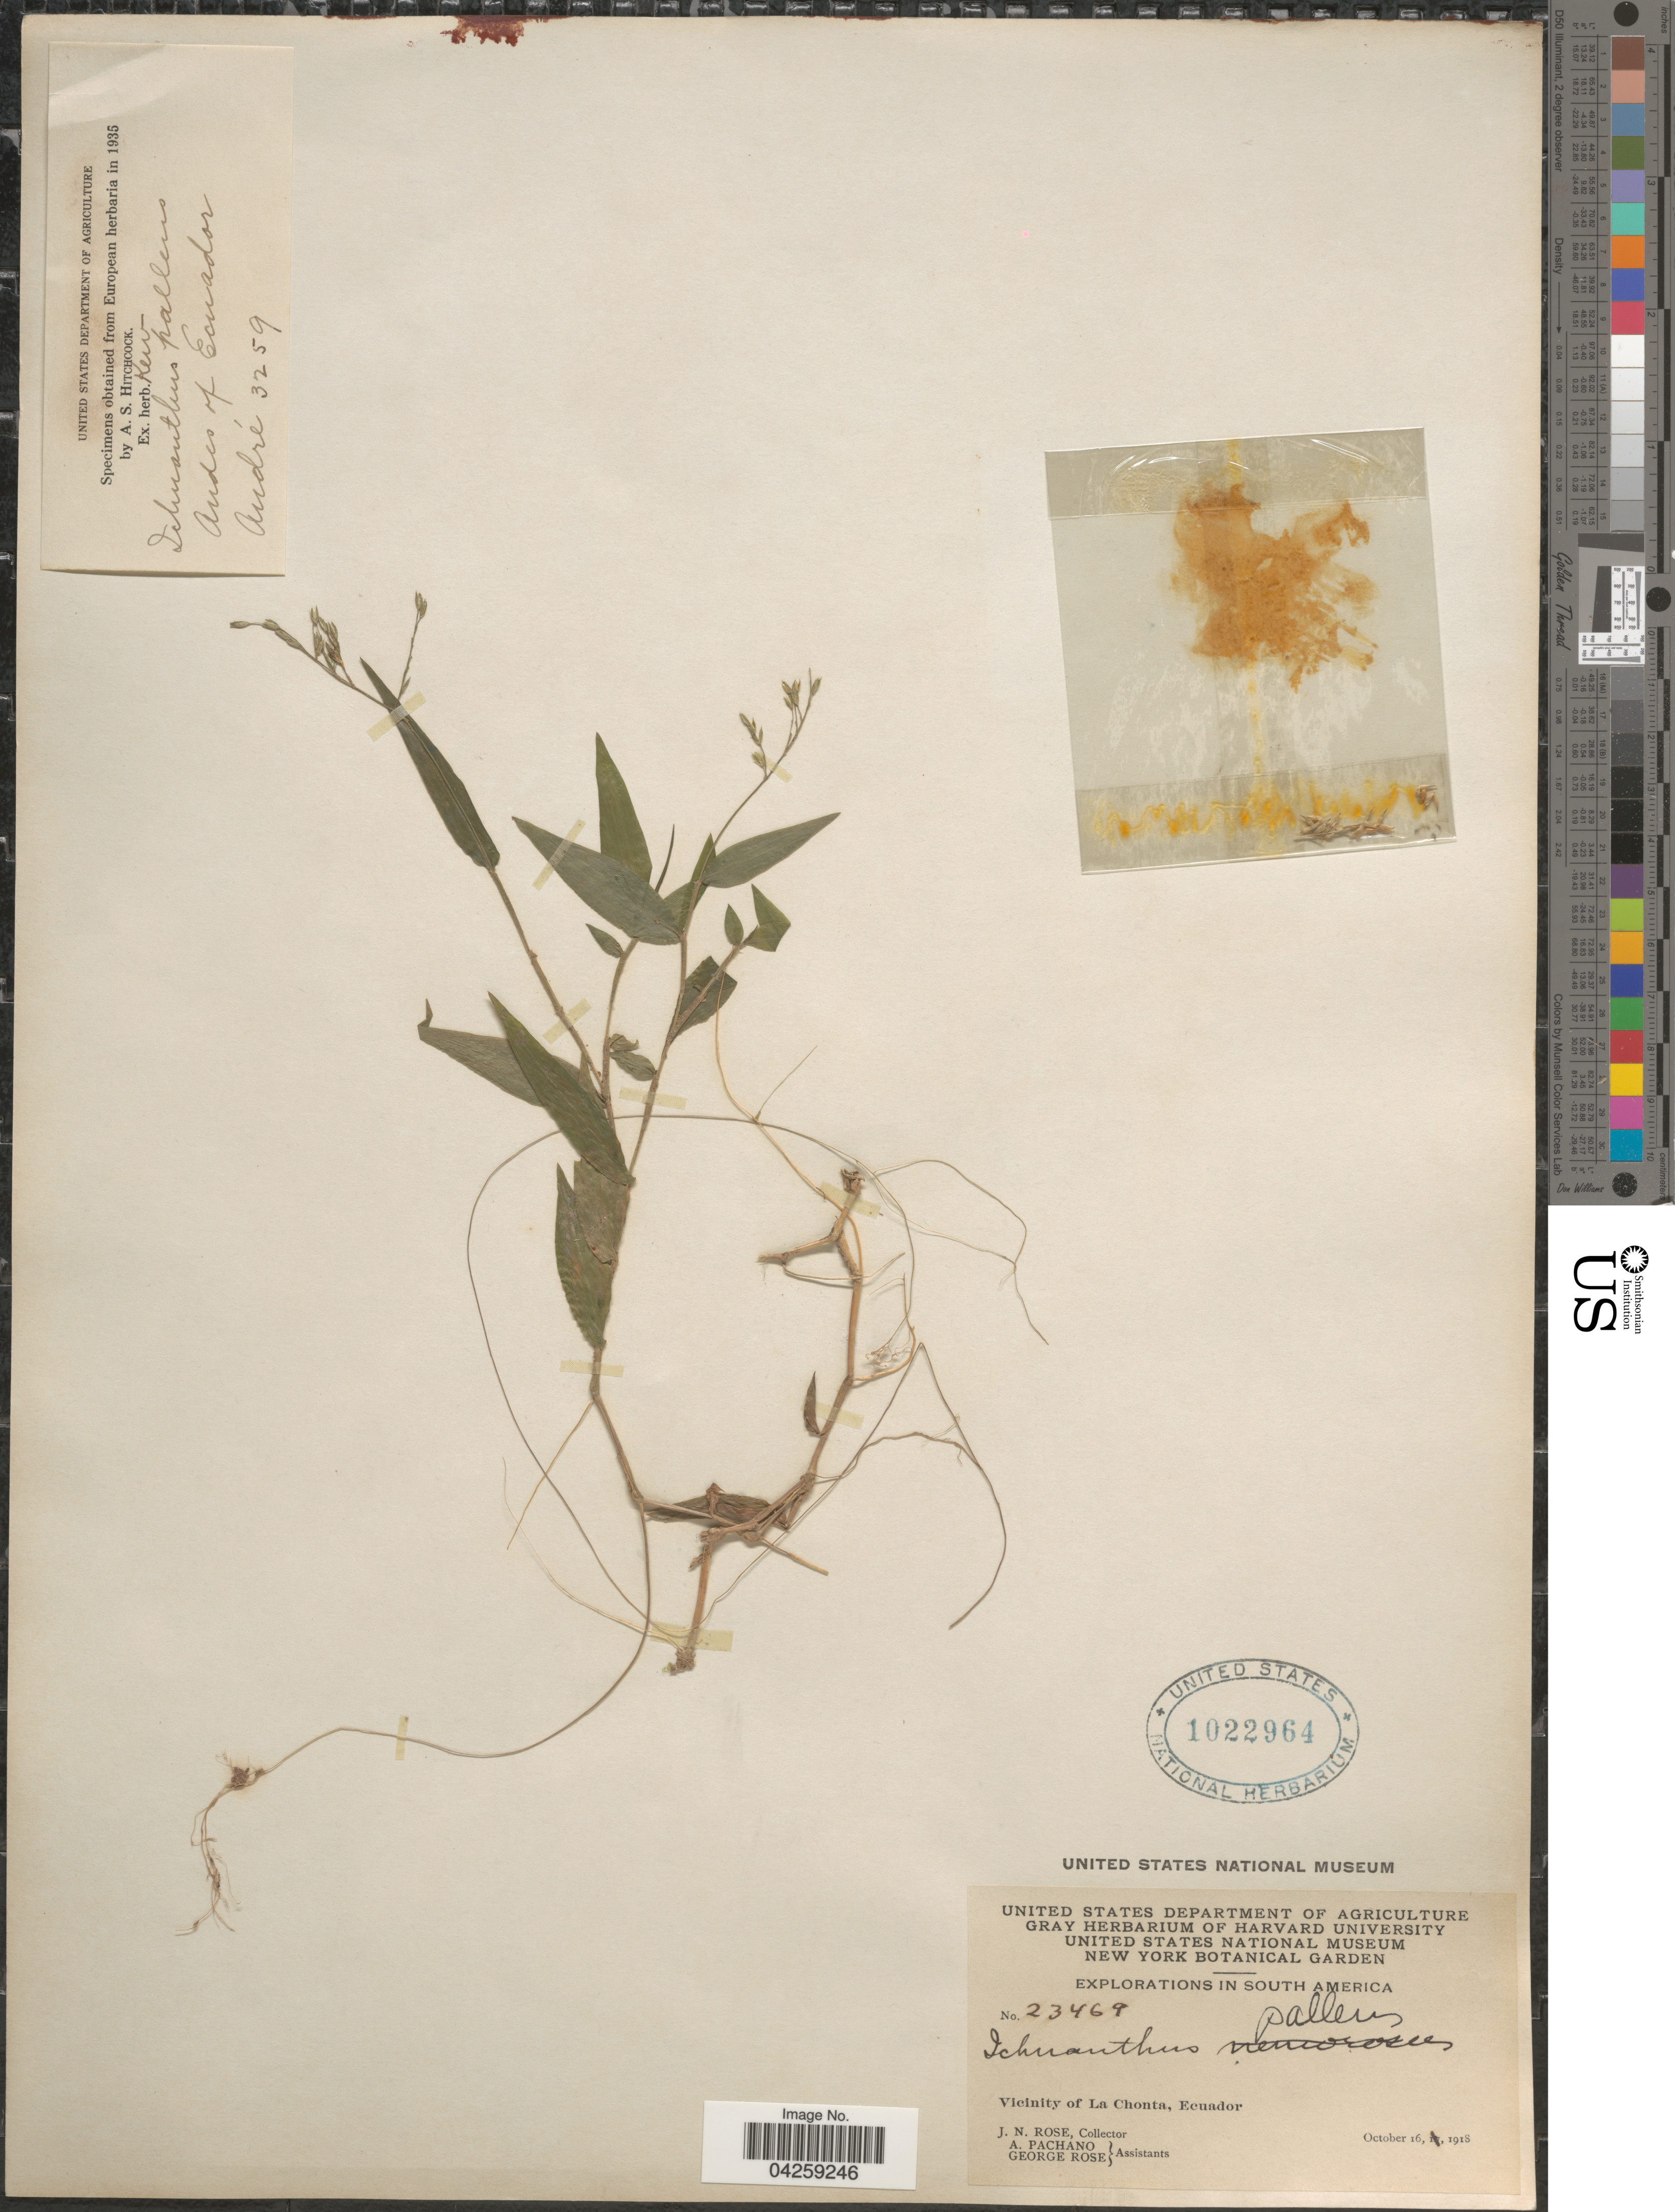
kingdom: Plantae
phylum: Tracheophyta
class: Liliopsida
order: Poales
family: Poaceae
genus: Ichnanthus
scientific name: Ichnanthus pallens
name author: (Sw.) Munro ex Benth.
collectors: J. N. Rose, A. Pachano & G. Rose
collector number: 23469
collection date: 1918-10-16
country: Ecuador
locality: Explorations in South America. Vicinity of La Chonta.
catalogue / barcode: US 1022964-2